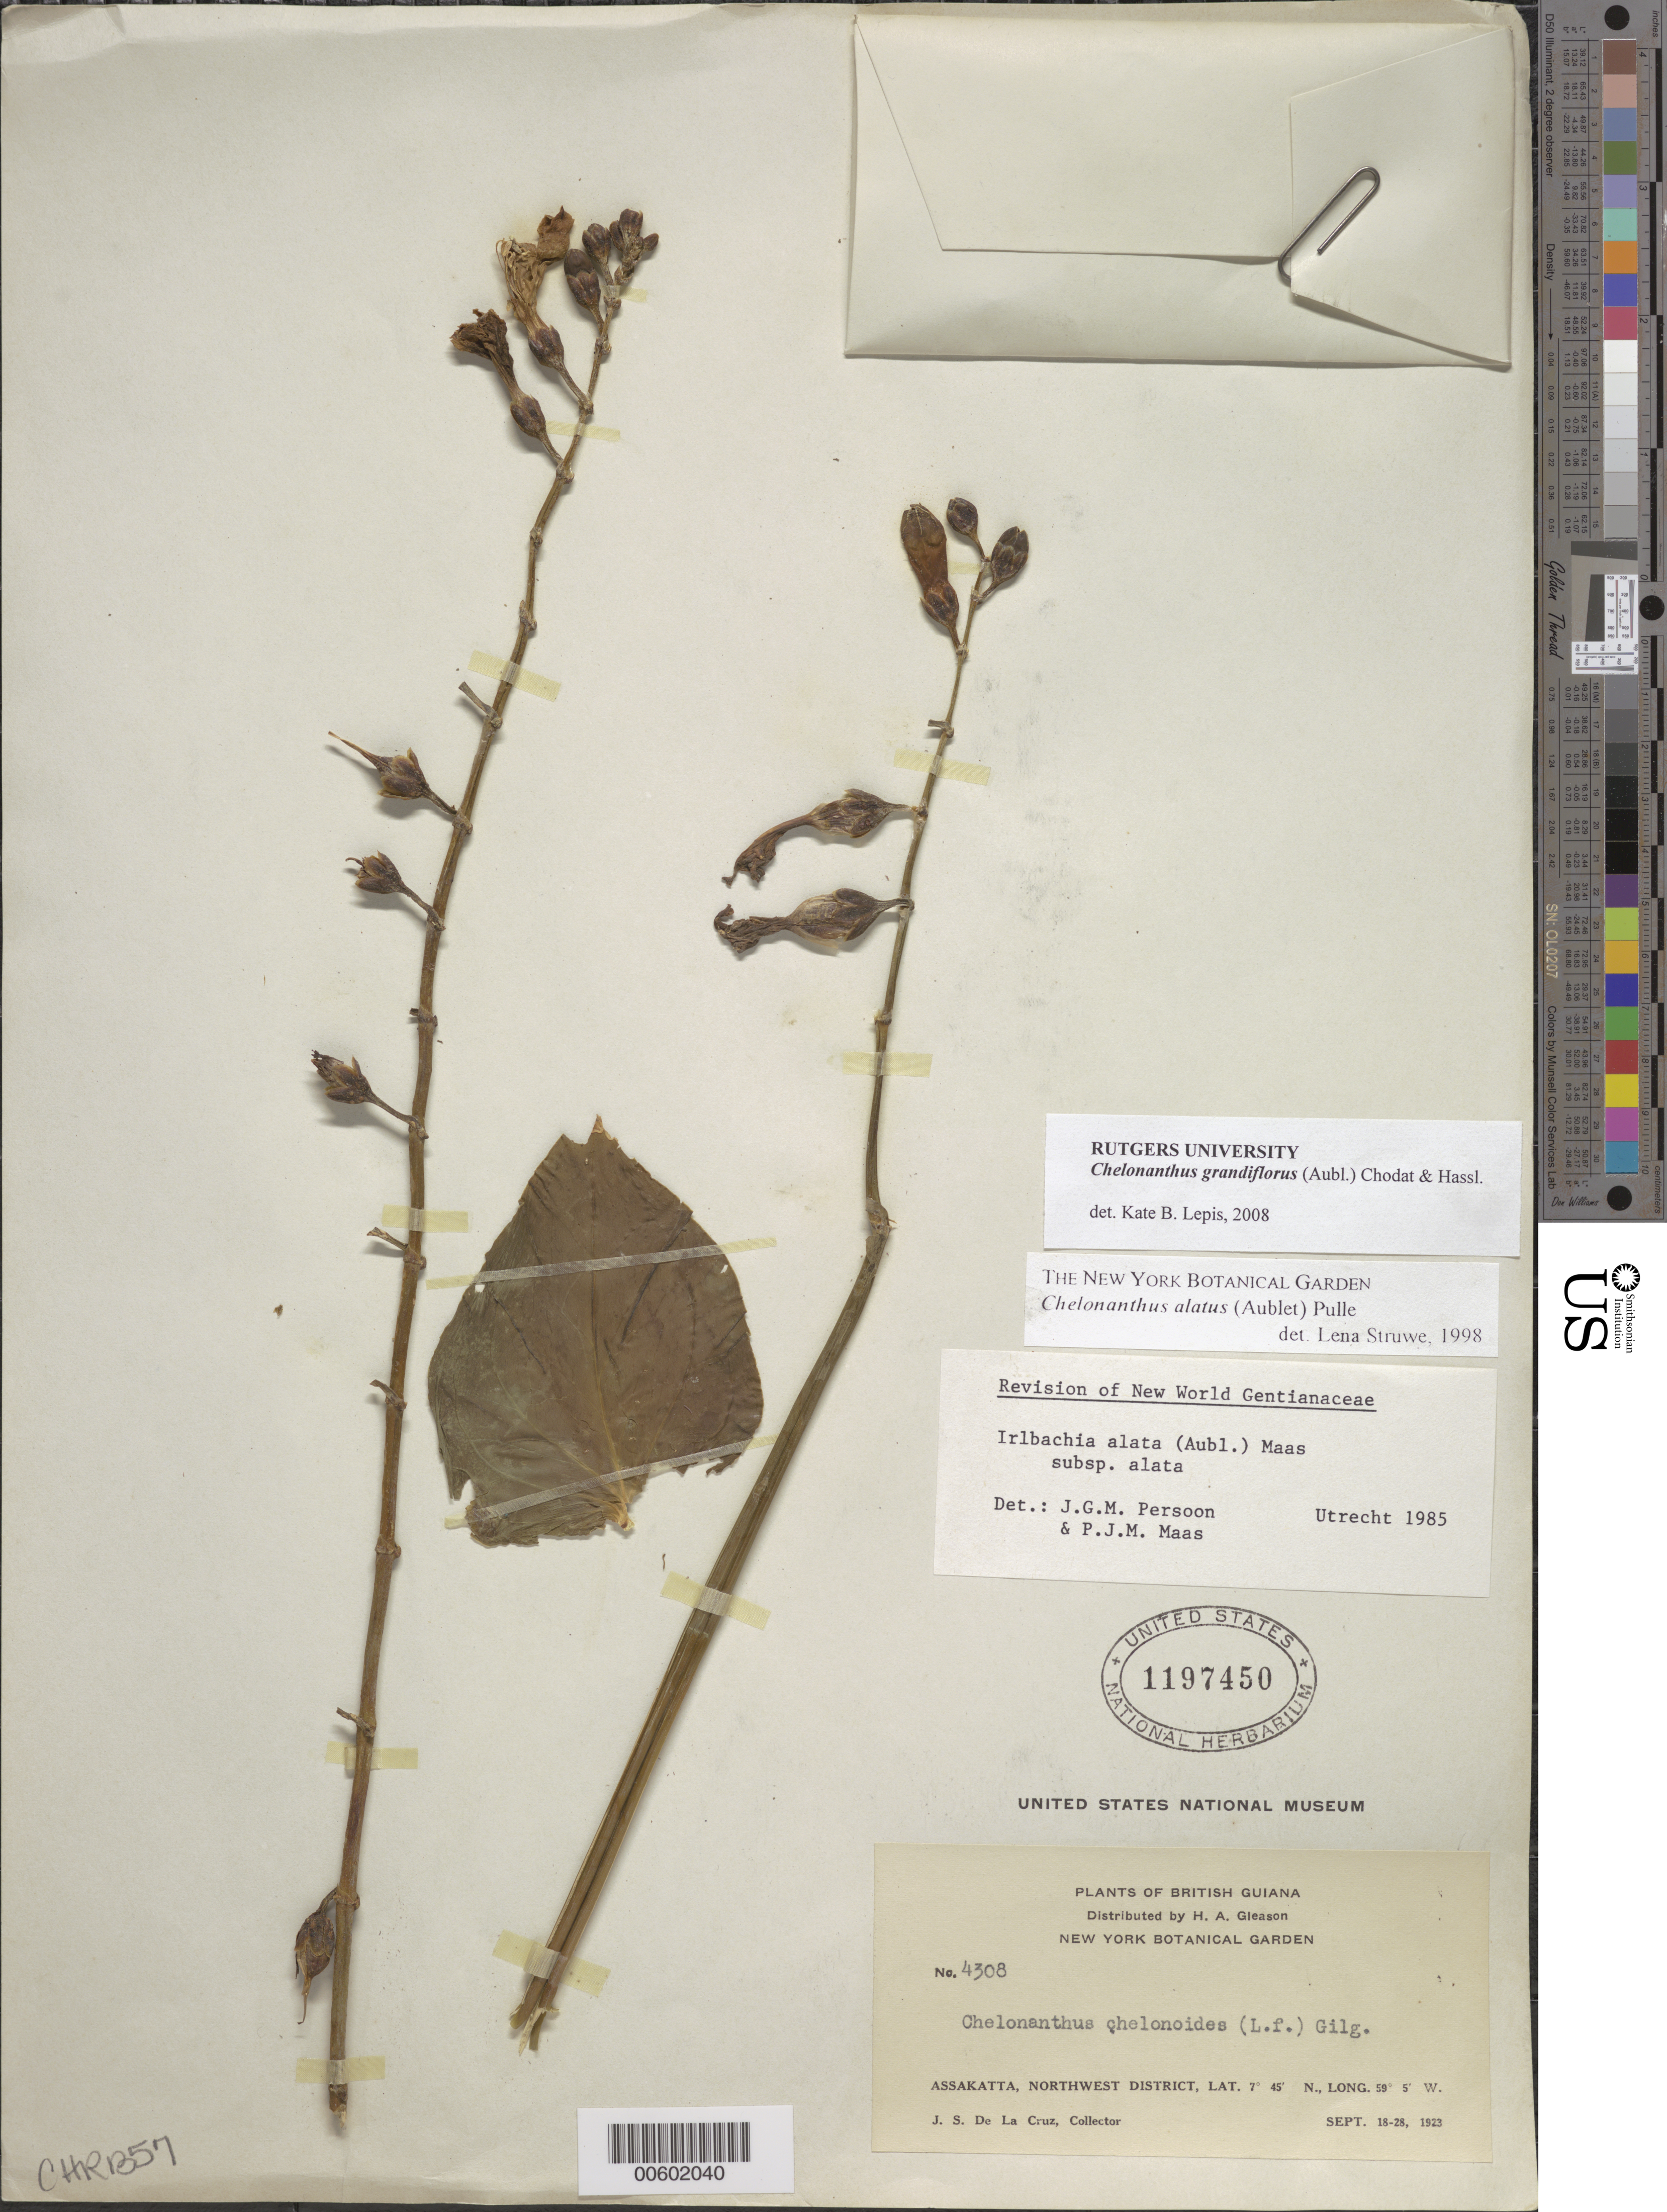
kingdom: Plantae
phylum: Tracheophyta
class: Magnoliopsida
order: Gentianales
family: Gentianaceae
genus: Chelonanthus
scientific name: Chelonanthus grandiflorus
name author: (Aubl.) Chodat & Hassl.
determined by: Lepis, Kate B.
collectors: J. S. de la Cruz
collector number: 4308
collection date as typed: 18-Sep-23 to 28-Sep-23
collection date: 1923-09-18/1923-09-28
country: Guyana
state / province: Barima-Waini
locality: Assakatta, NW District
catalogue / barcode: US 1197450